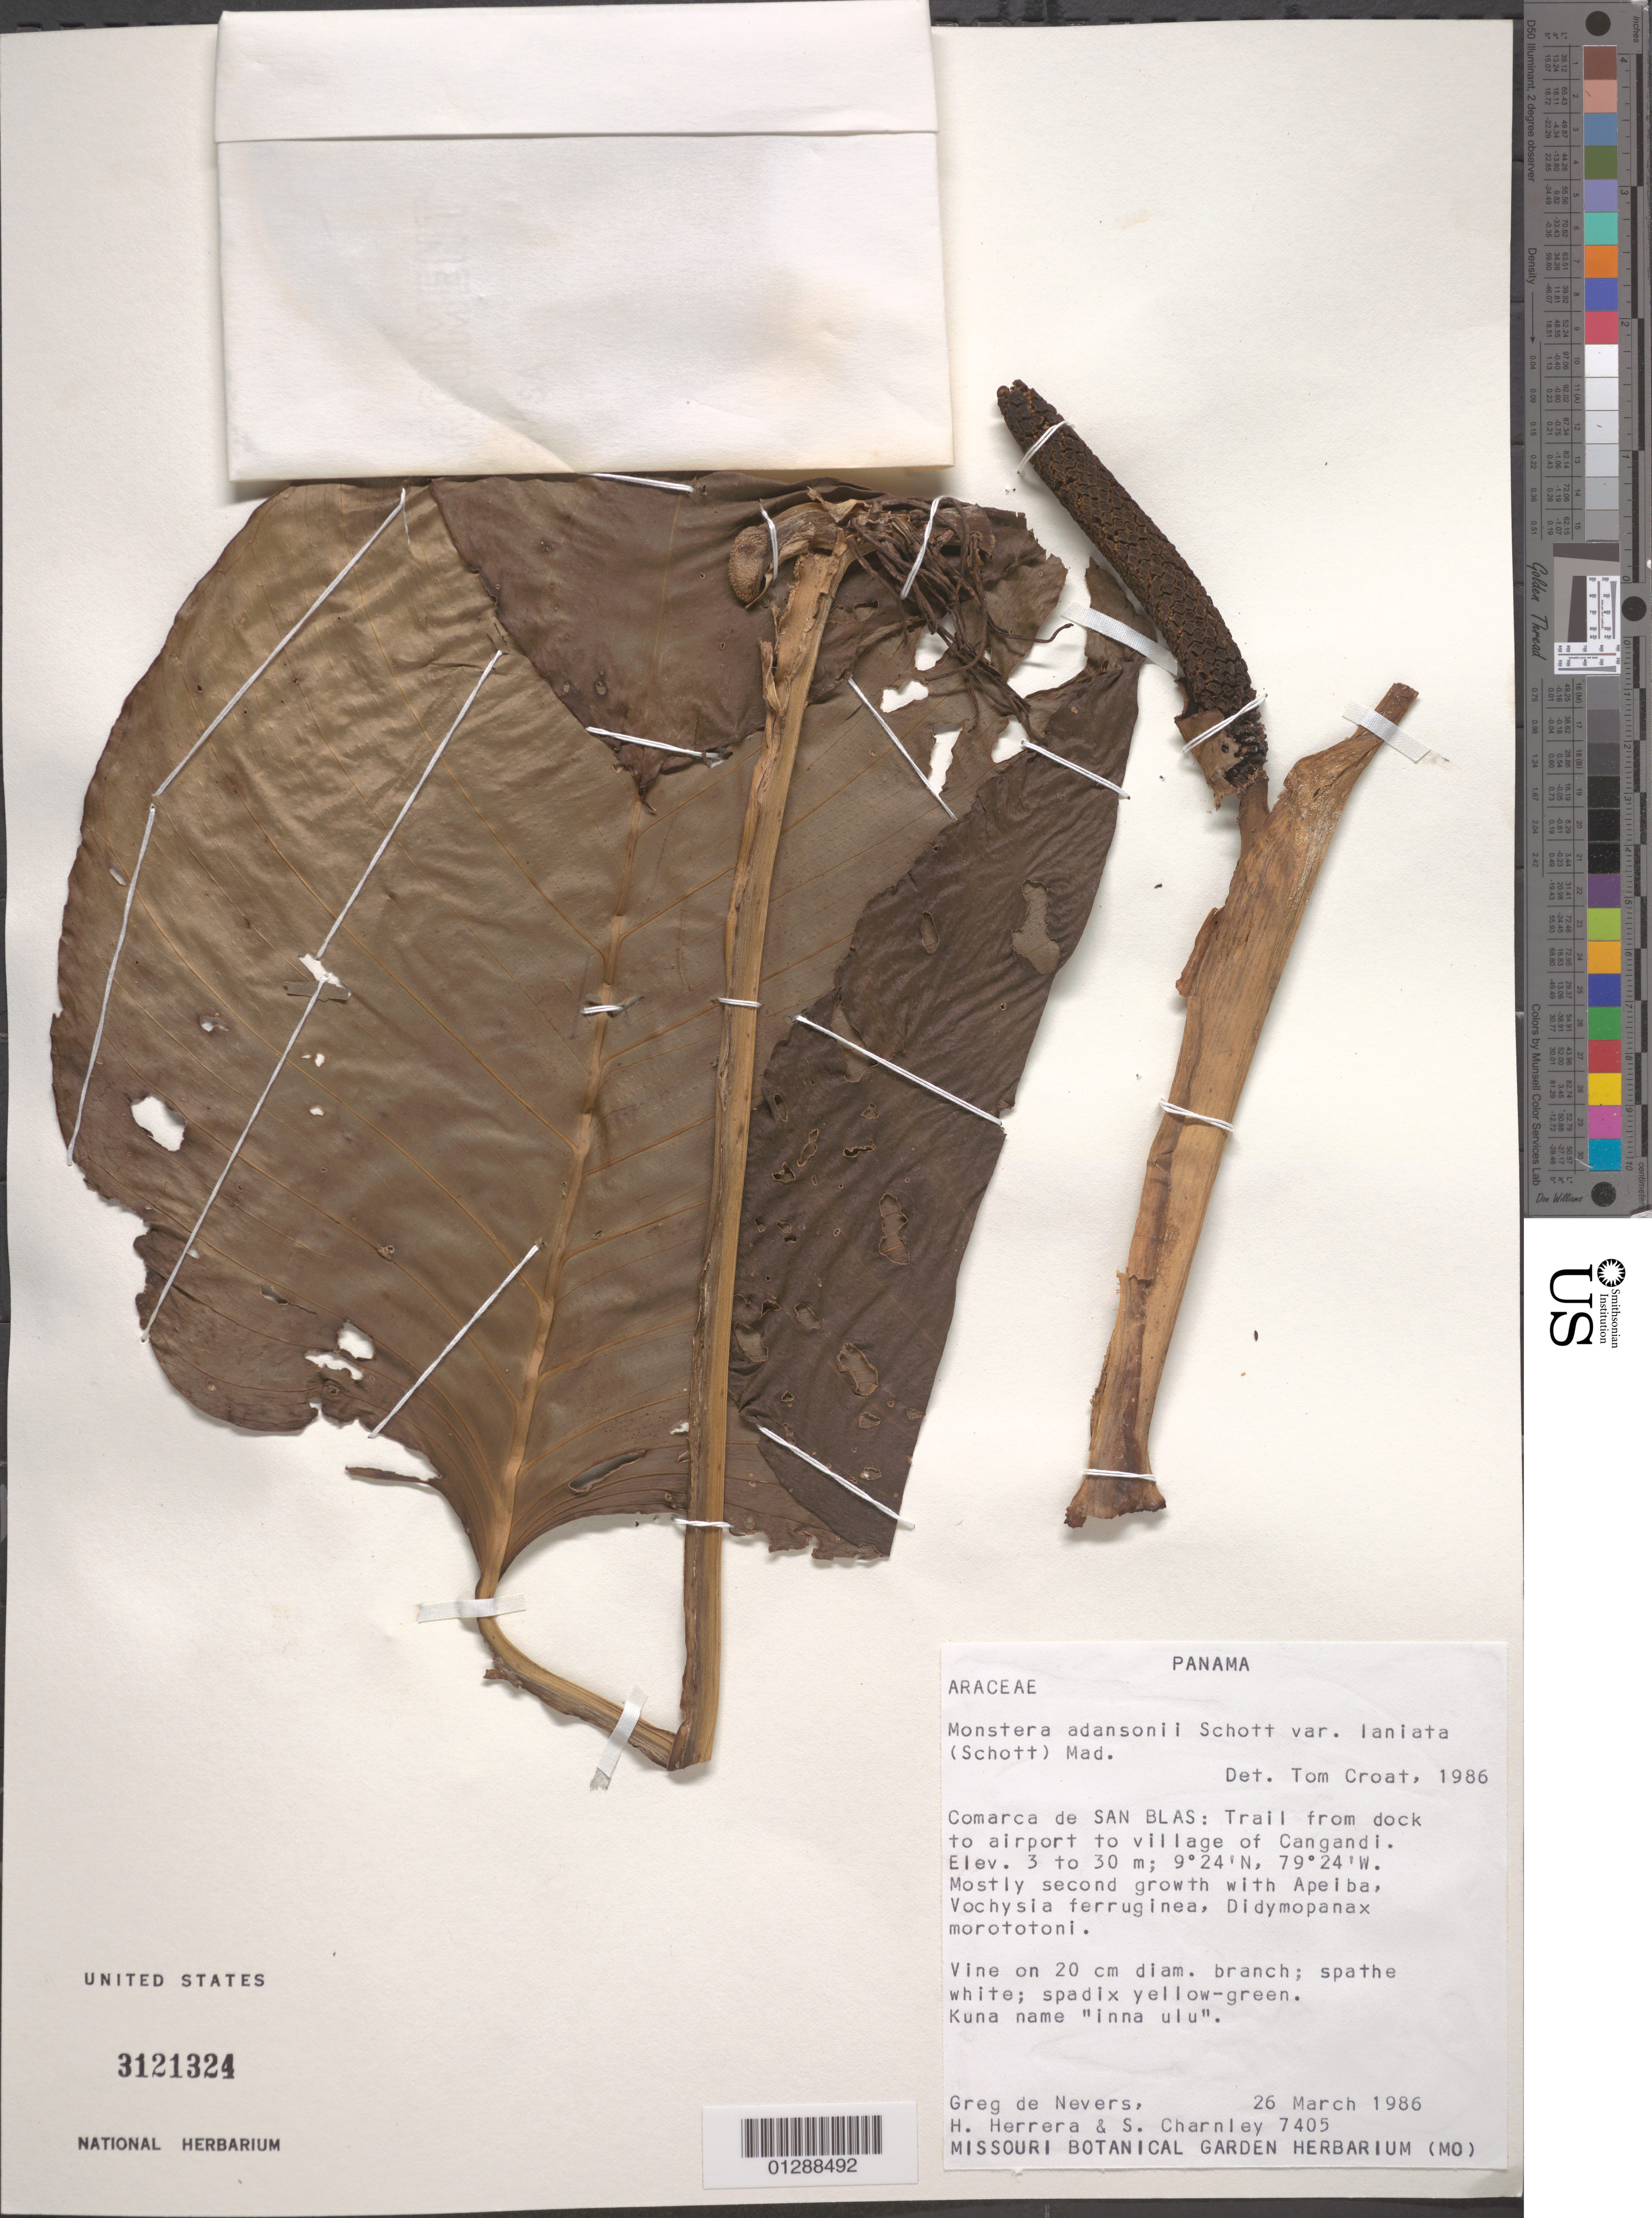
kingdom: Plantae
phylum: Tracheophyta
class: Liliopsida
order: Alismatales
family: Araceae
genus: Monstera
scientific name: Monstera adansonii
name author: Schott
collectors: G. Nevers, H. Herrera & S. Charnley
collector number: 7405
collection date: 1986-03-26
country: Panama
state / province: Kuna Yala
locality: Comarca de San Blas: Trail from dock to airport to village of Cangandi.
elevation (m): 3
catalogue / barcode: US 3121324